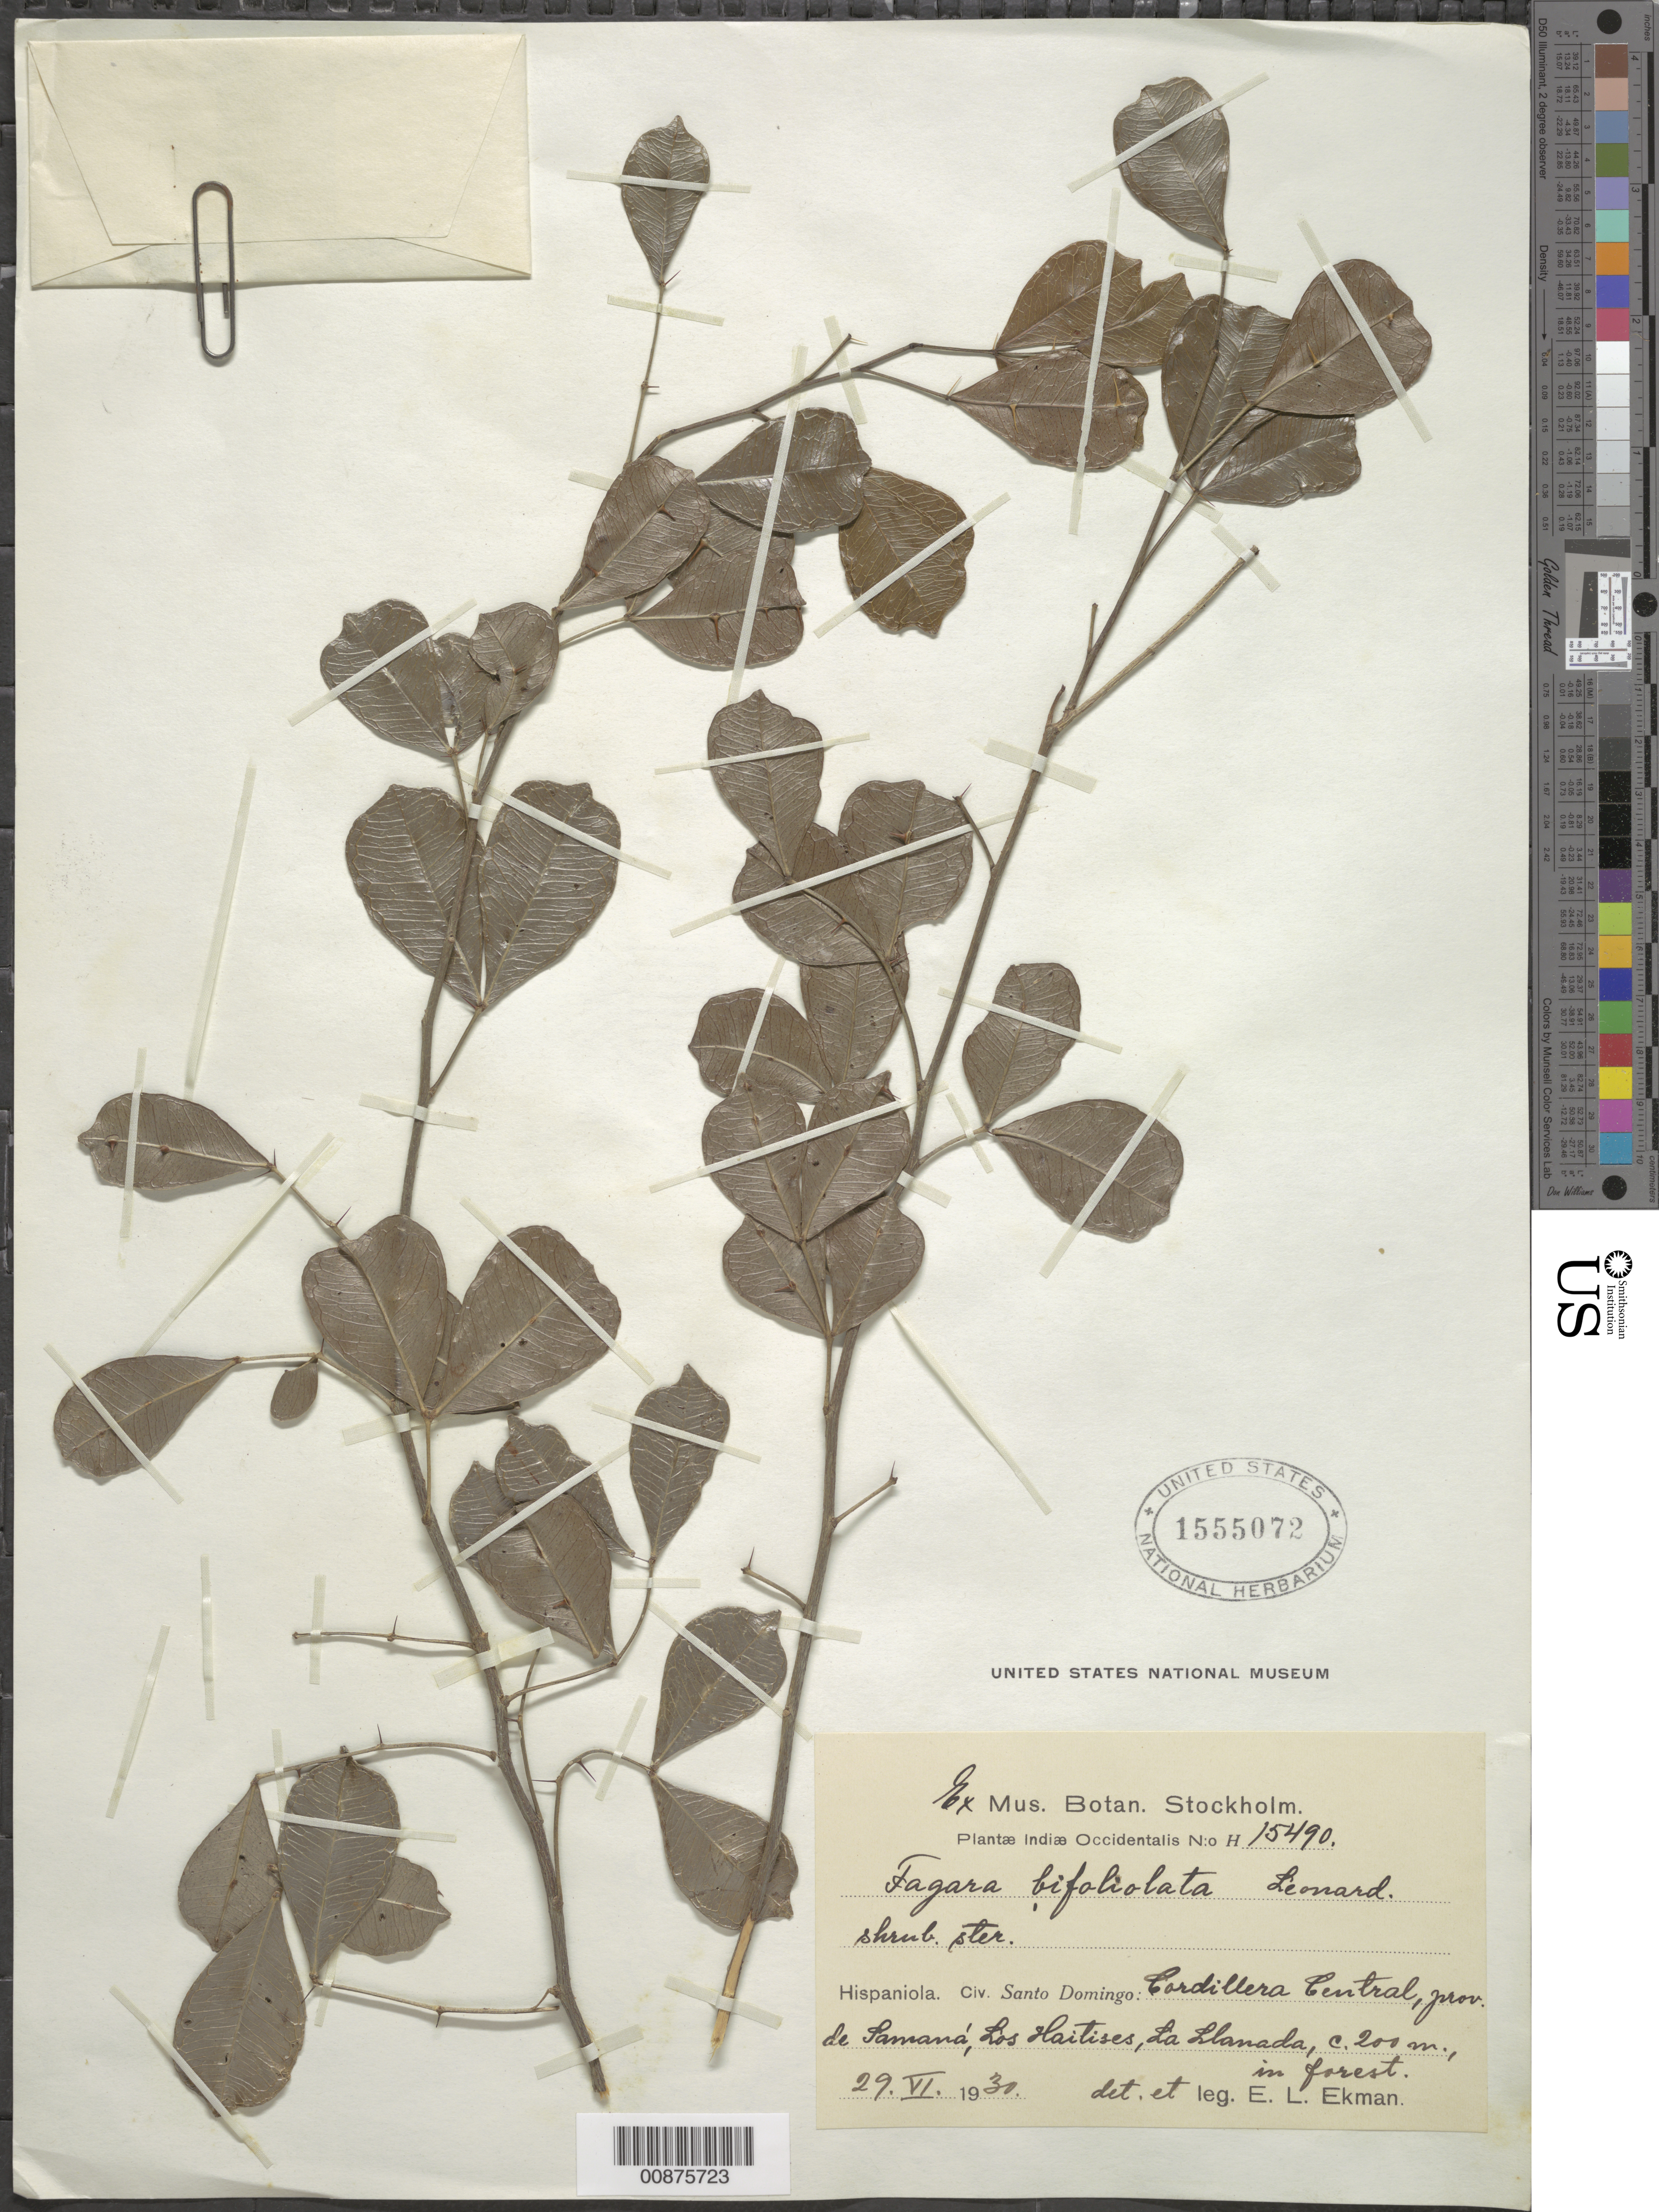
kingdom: Plantae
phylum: Tracheophyta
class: Magnoliopsida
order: Sapindales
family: Rutaceae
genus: Zanthoxylum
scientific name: Zanthoxylum bifoliolatum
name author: Leonard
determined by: Ekman, E. L.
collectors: E. L. Ekman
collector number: H 15490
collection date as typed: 29 Jun 1930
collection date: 1930-06-29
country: Dominican Republic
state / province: Samana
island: Hispaniola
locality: Cordillera Central, Los Haitises, La Llamada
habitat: In forest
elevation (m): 200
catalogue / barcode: US 1555072